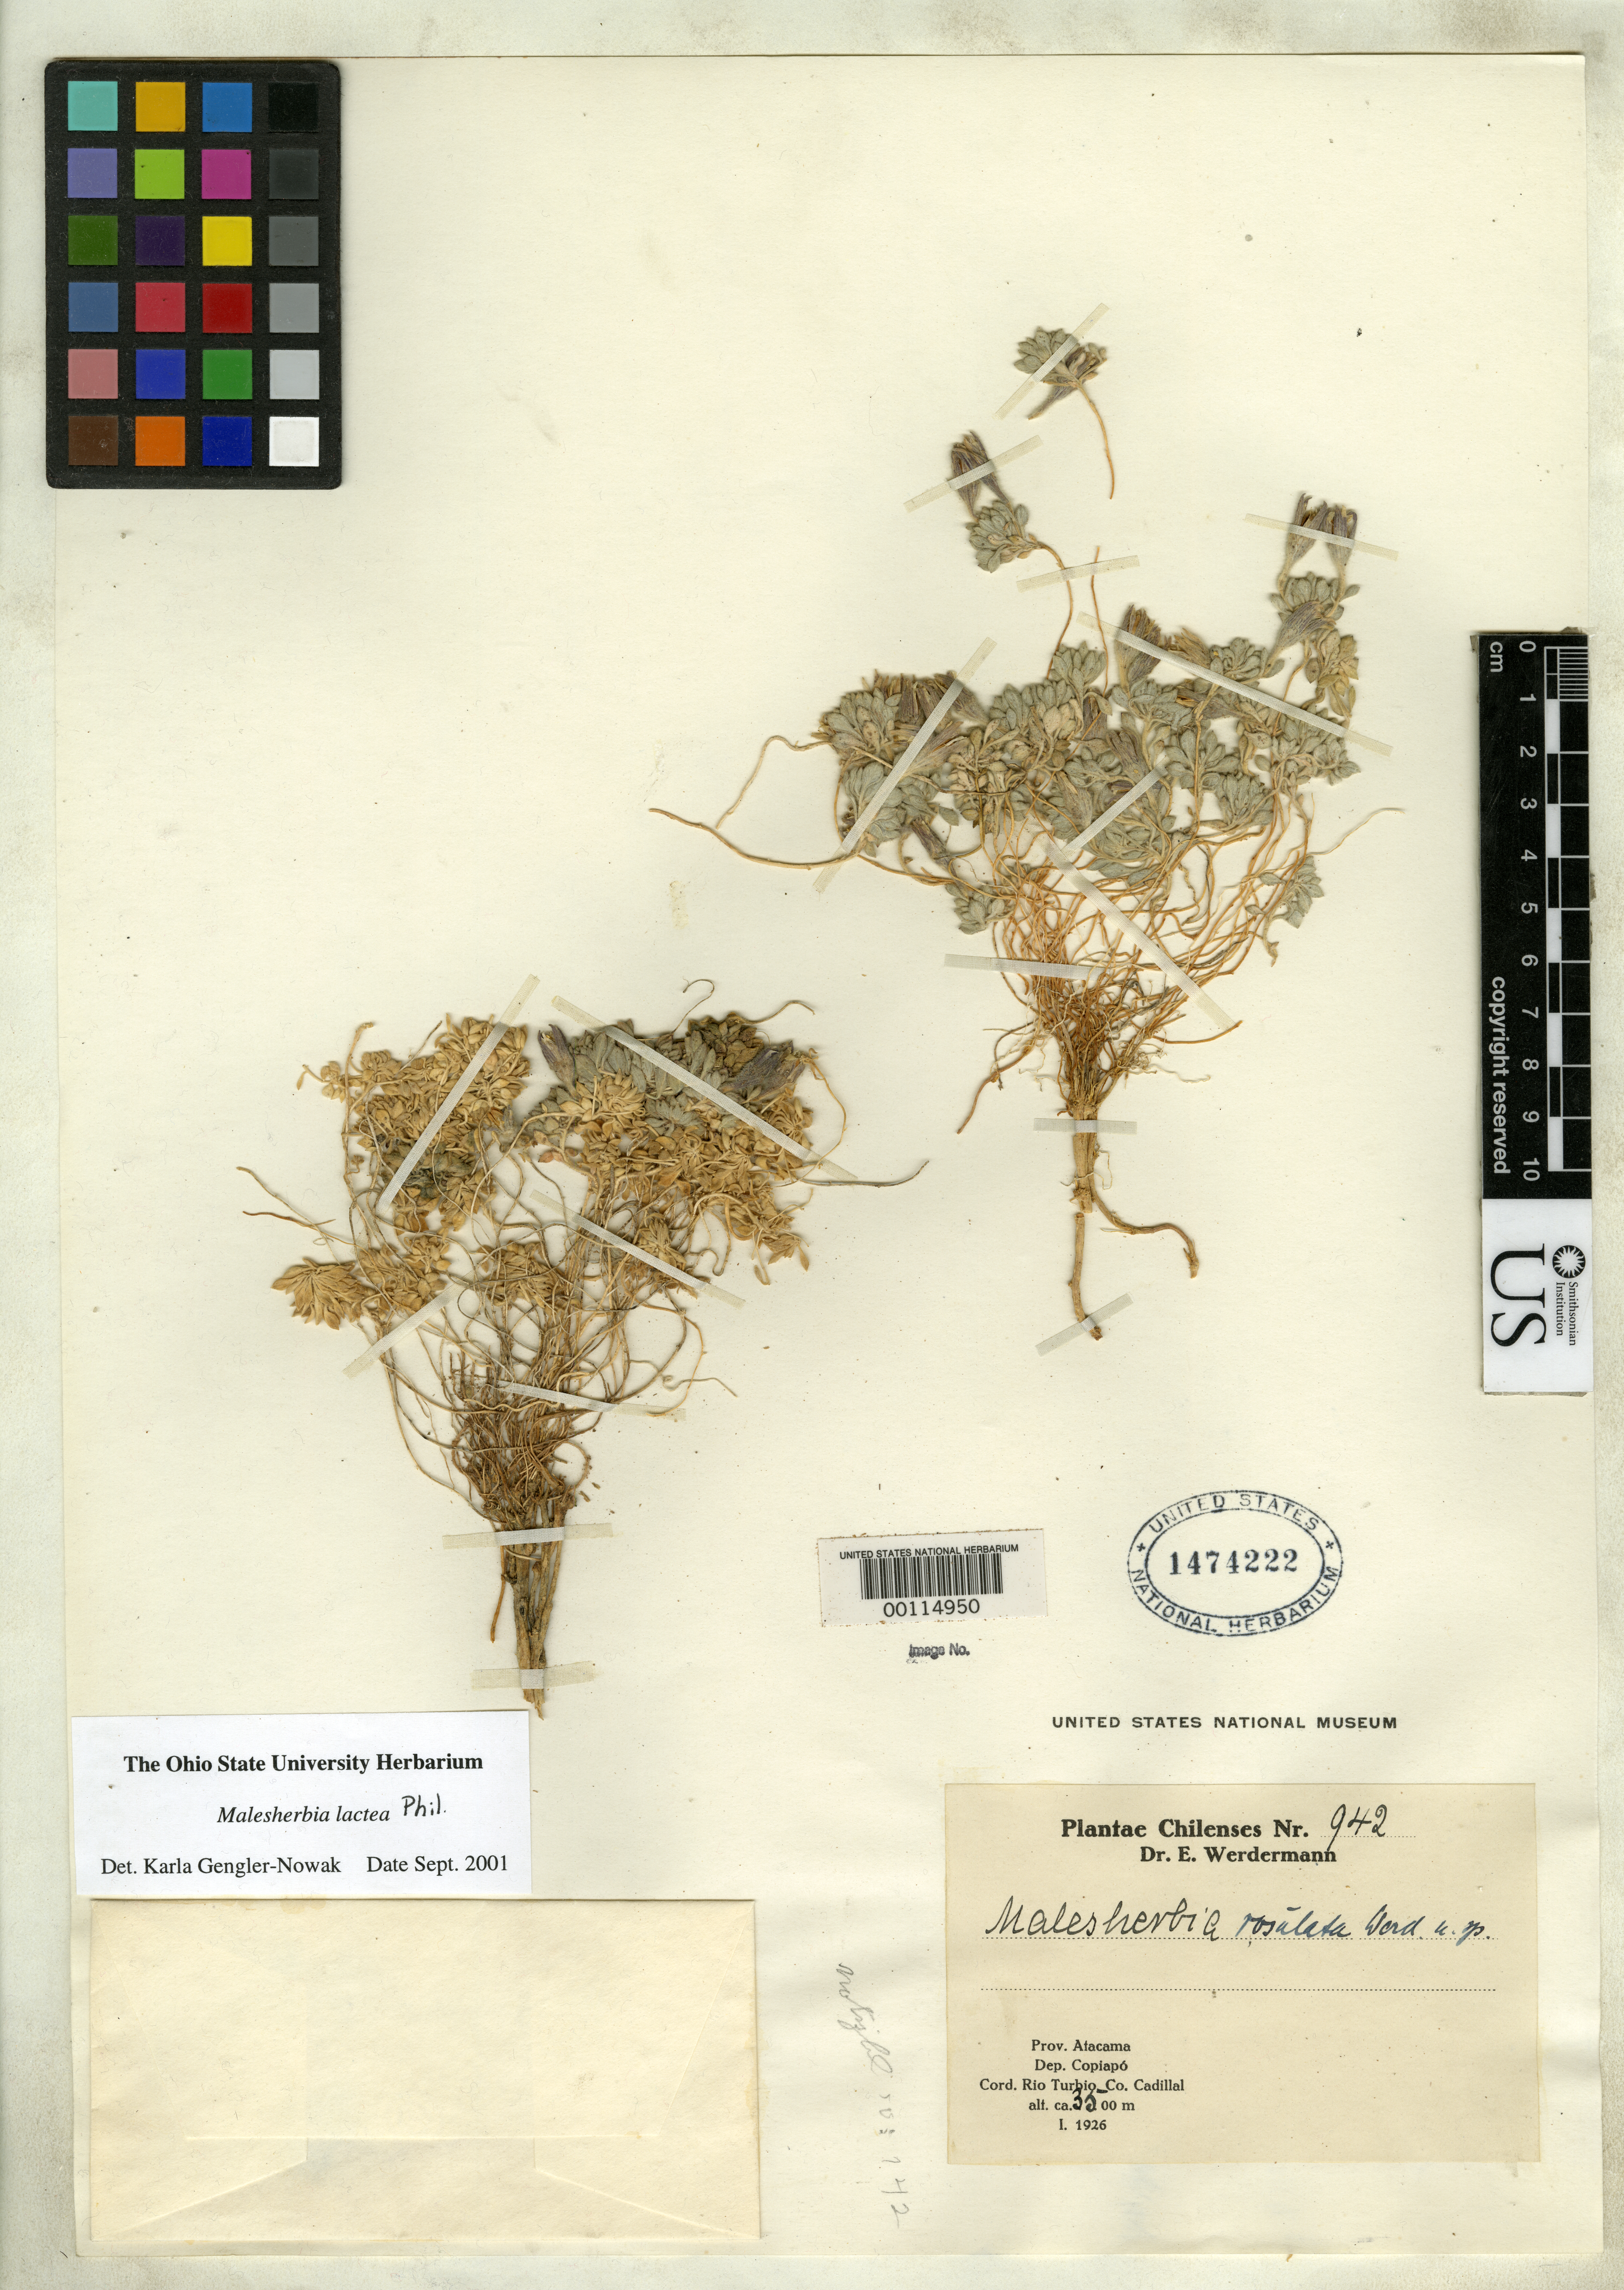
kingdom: Plantae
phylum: Tracheophyta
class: Magnoliopsida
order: Malpighiales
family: Malesherbiaceae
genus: Malesherbia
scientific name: Malesherbia rosulata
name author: Werderm.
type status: Isotype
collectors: E. Werdermann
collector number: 942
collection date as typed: Jan 1926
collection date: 1926-01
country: Chile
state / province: Atacama (III)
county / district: Copiapó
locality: Cordillera Cerro Cadillal.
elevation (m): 3500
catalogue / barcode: US 1474222